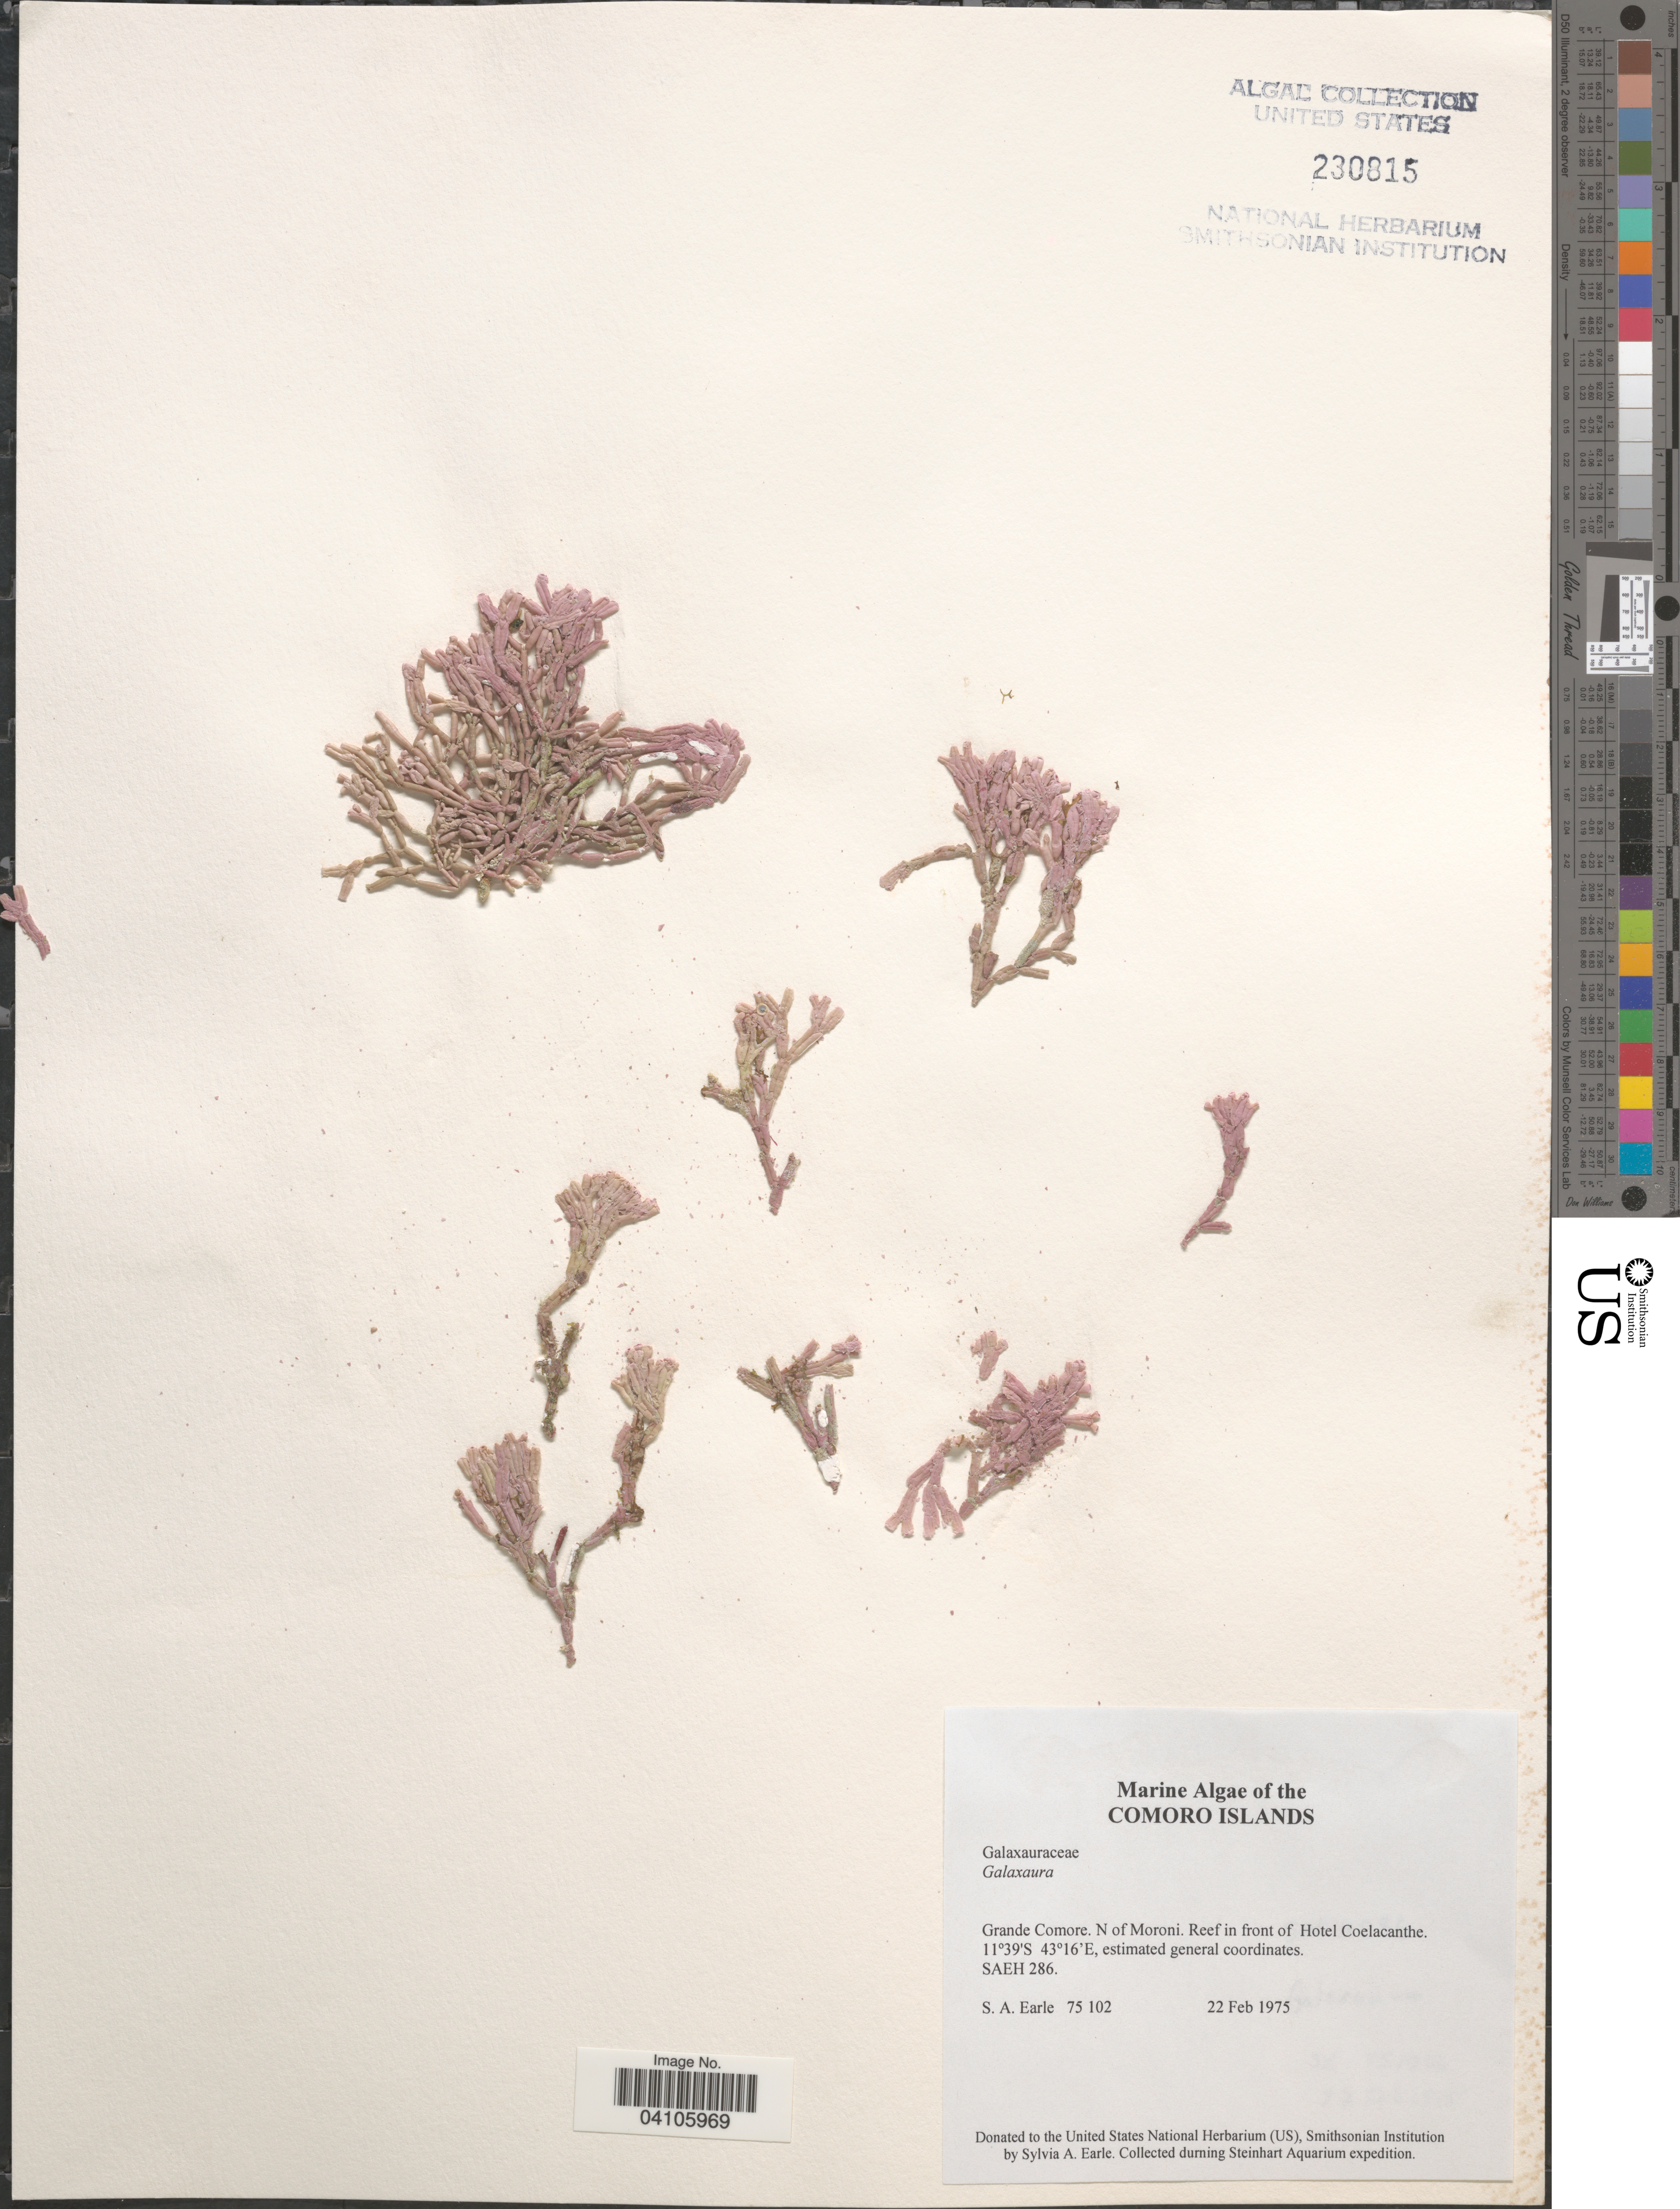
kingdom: Plantae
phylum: Rhodophyta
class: Florideophyceae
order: Nemaliales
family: Galaxauraceae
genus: Galaxaura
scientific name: Galaxaura sp.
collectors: S. A. Earle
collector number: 75102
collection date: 1975-02-22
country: Comoros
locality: Grande Comore. N of Moroni. Reef in front of Hotel Coelacanthe. Steinhart Aquarium expedition.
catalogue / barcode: US 230815